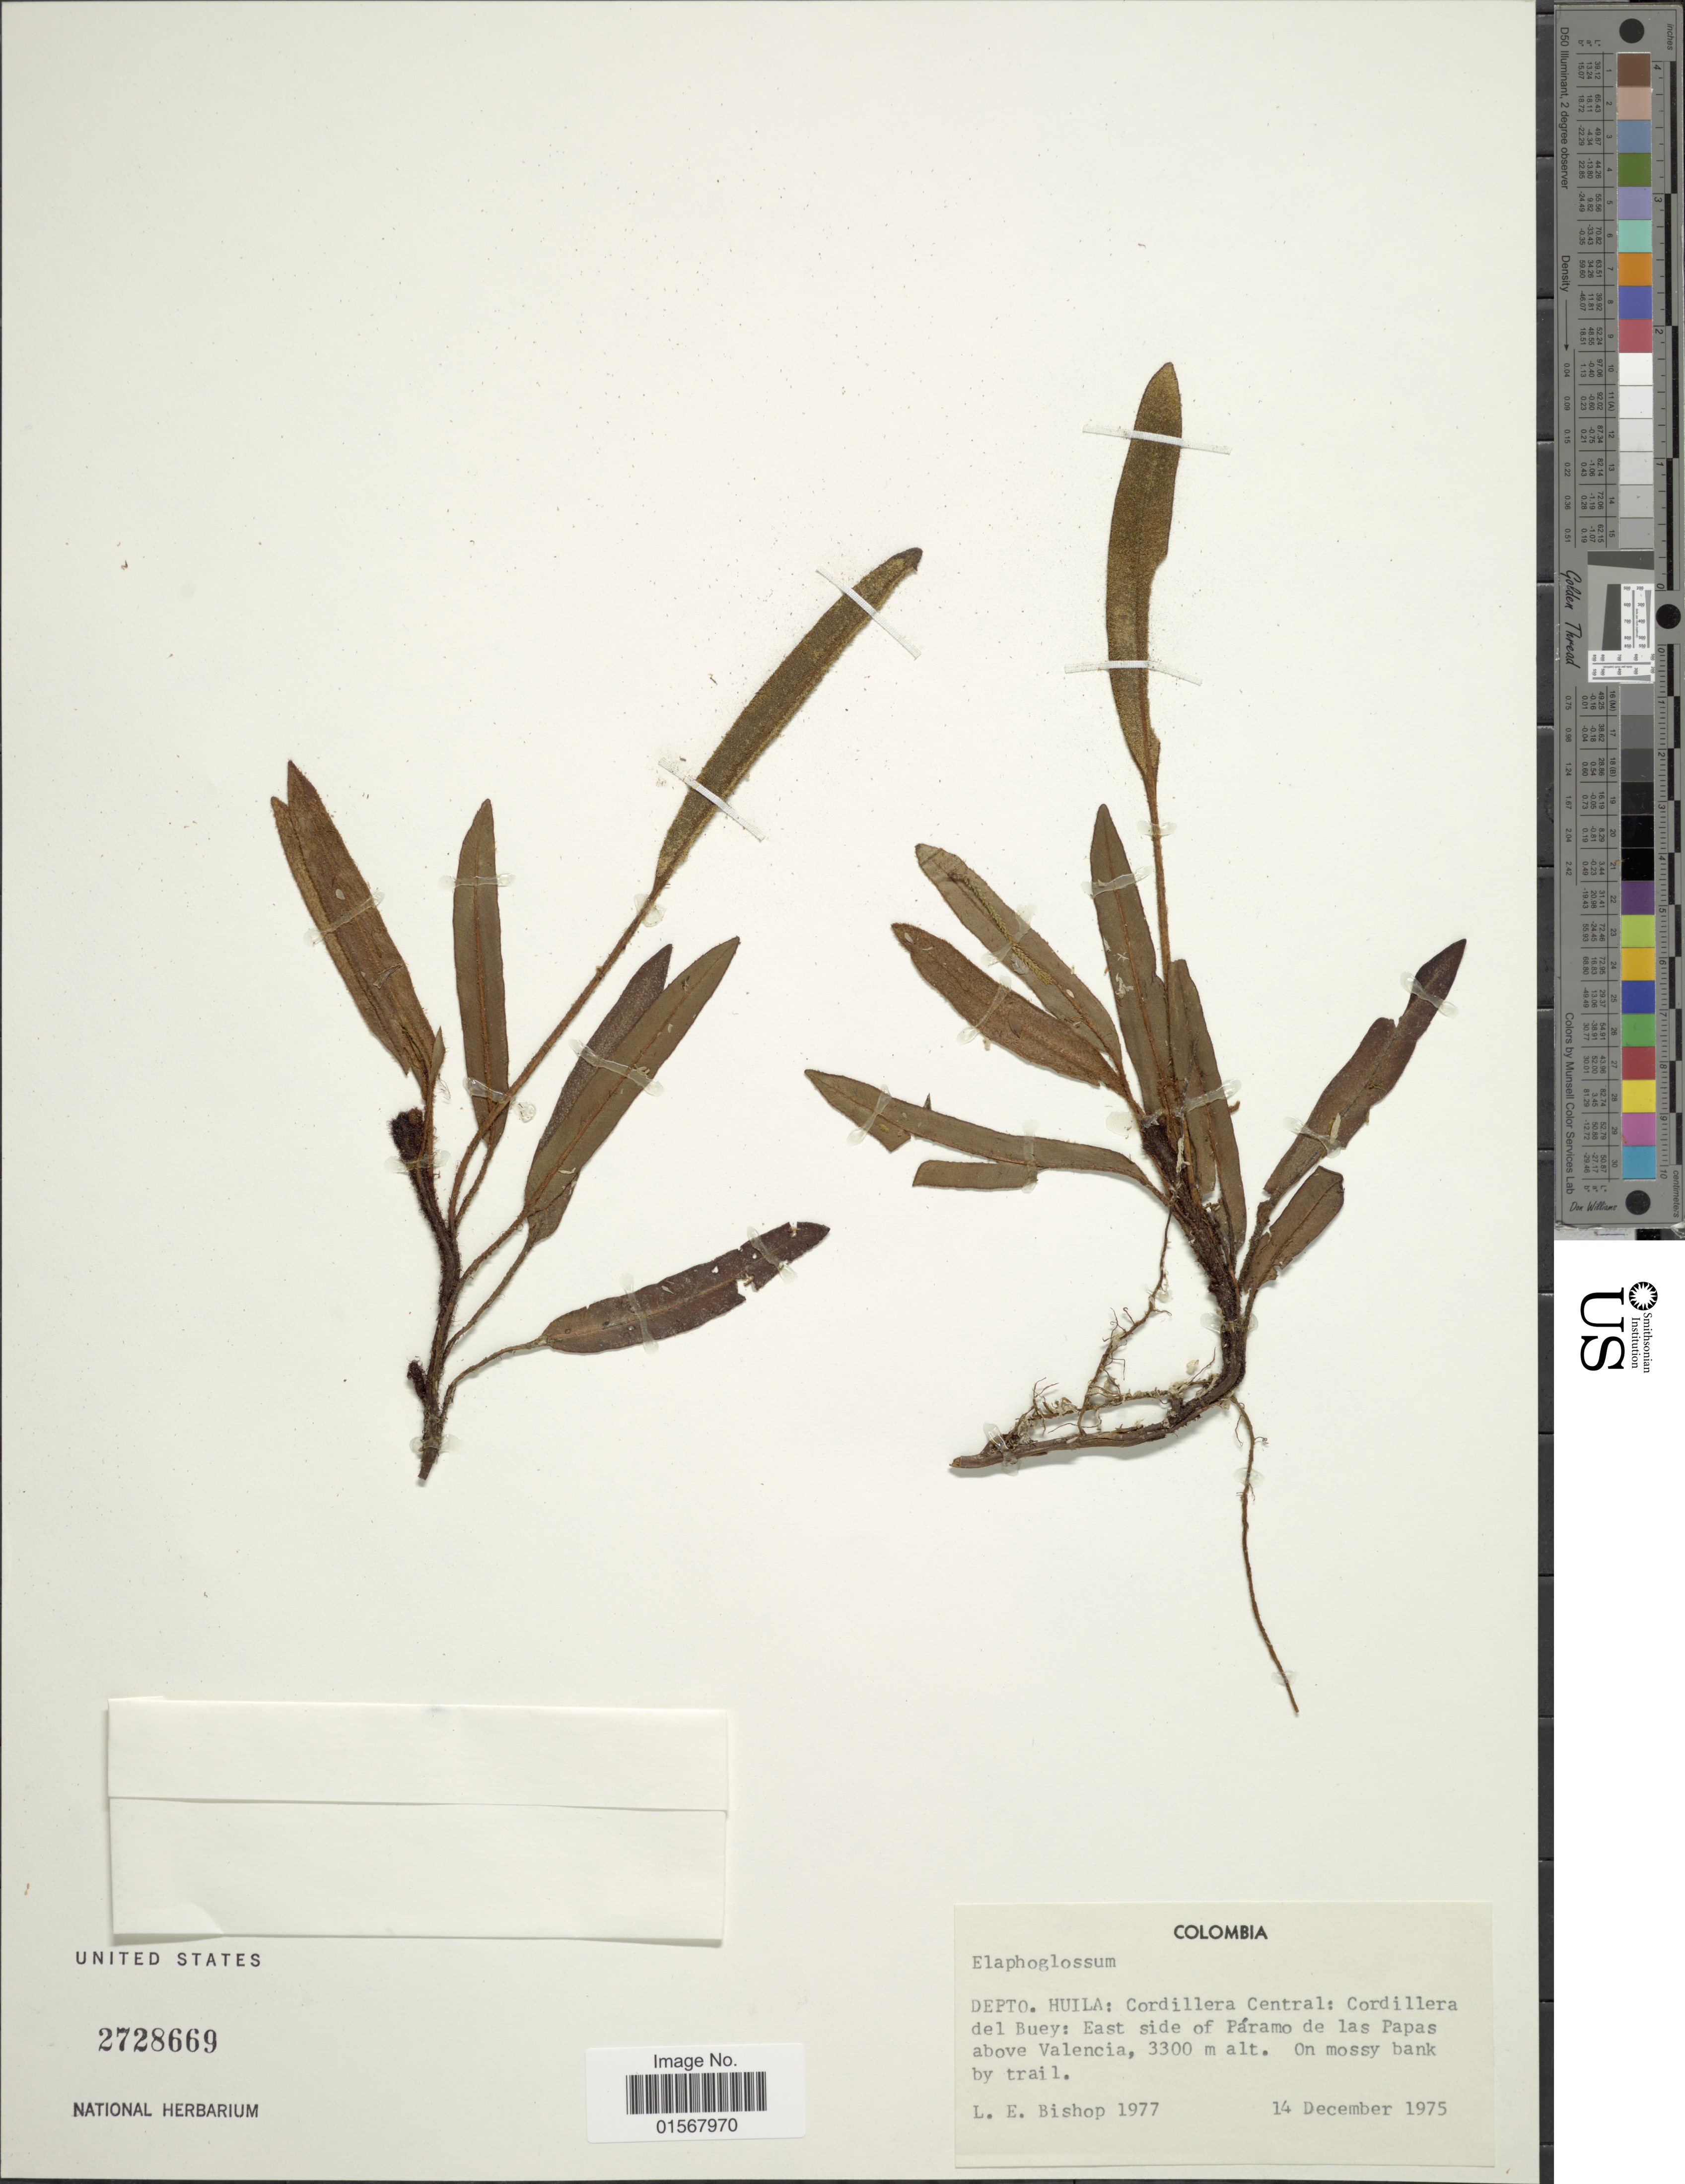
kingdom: Plantae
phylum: Tracheophyta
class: Polypodiopsida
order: Polypodiales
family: Dryopteridaceae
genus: Elaphoglossum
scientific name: Elaphoglossum sp.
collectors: L. E. Bishop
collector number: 1977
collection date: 1975-12-14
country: Colombia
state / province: Huila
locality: Depto. Huila: Cordillera Central: Cordillera del Buey: East side of Paramo de las Papas above Valencia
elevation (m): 3300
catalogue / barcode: US 2728669